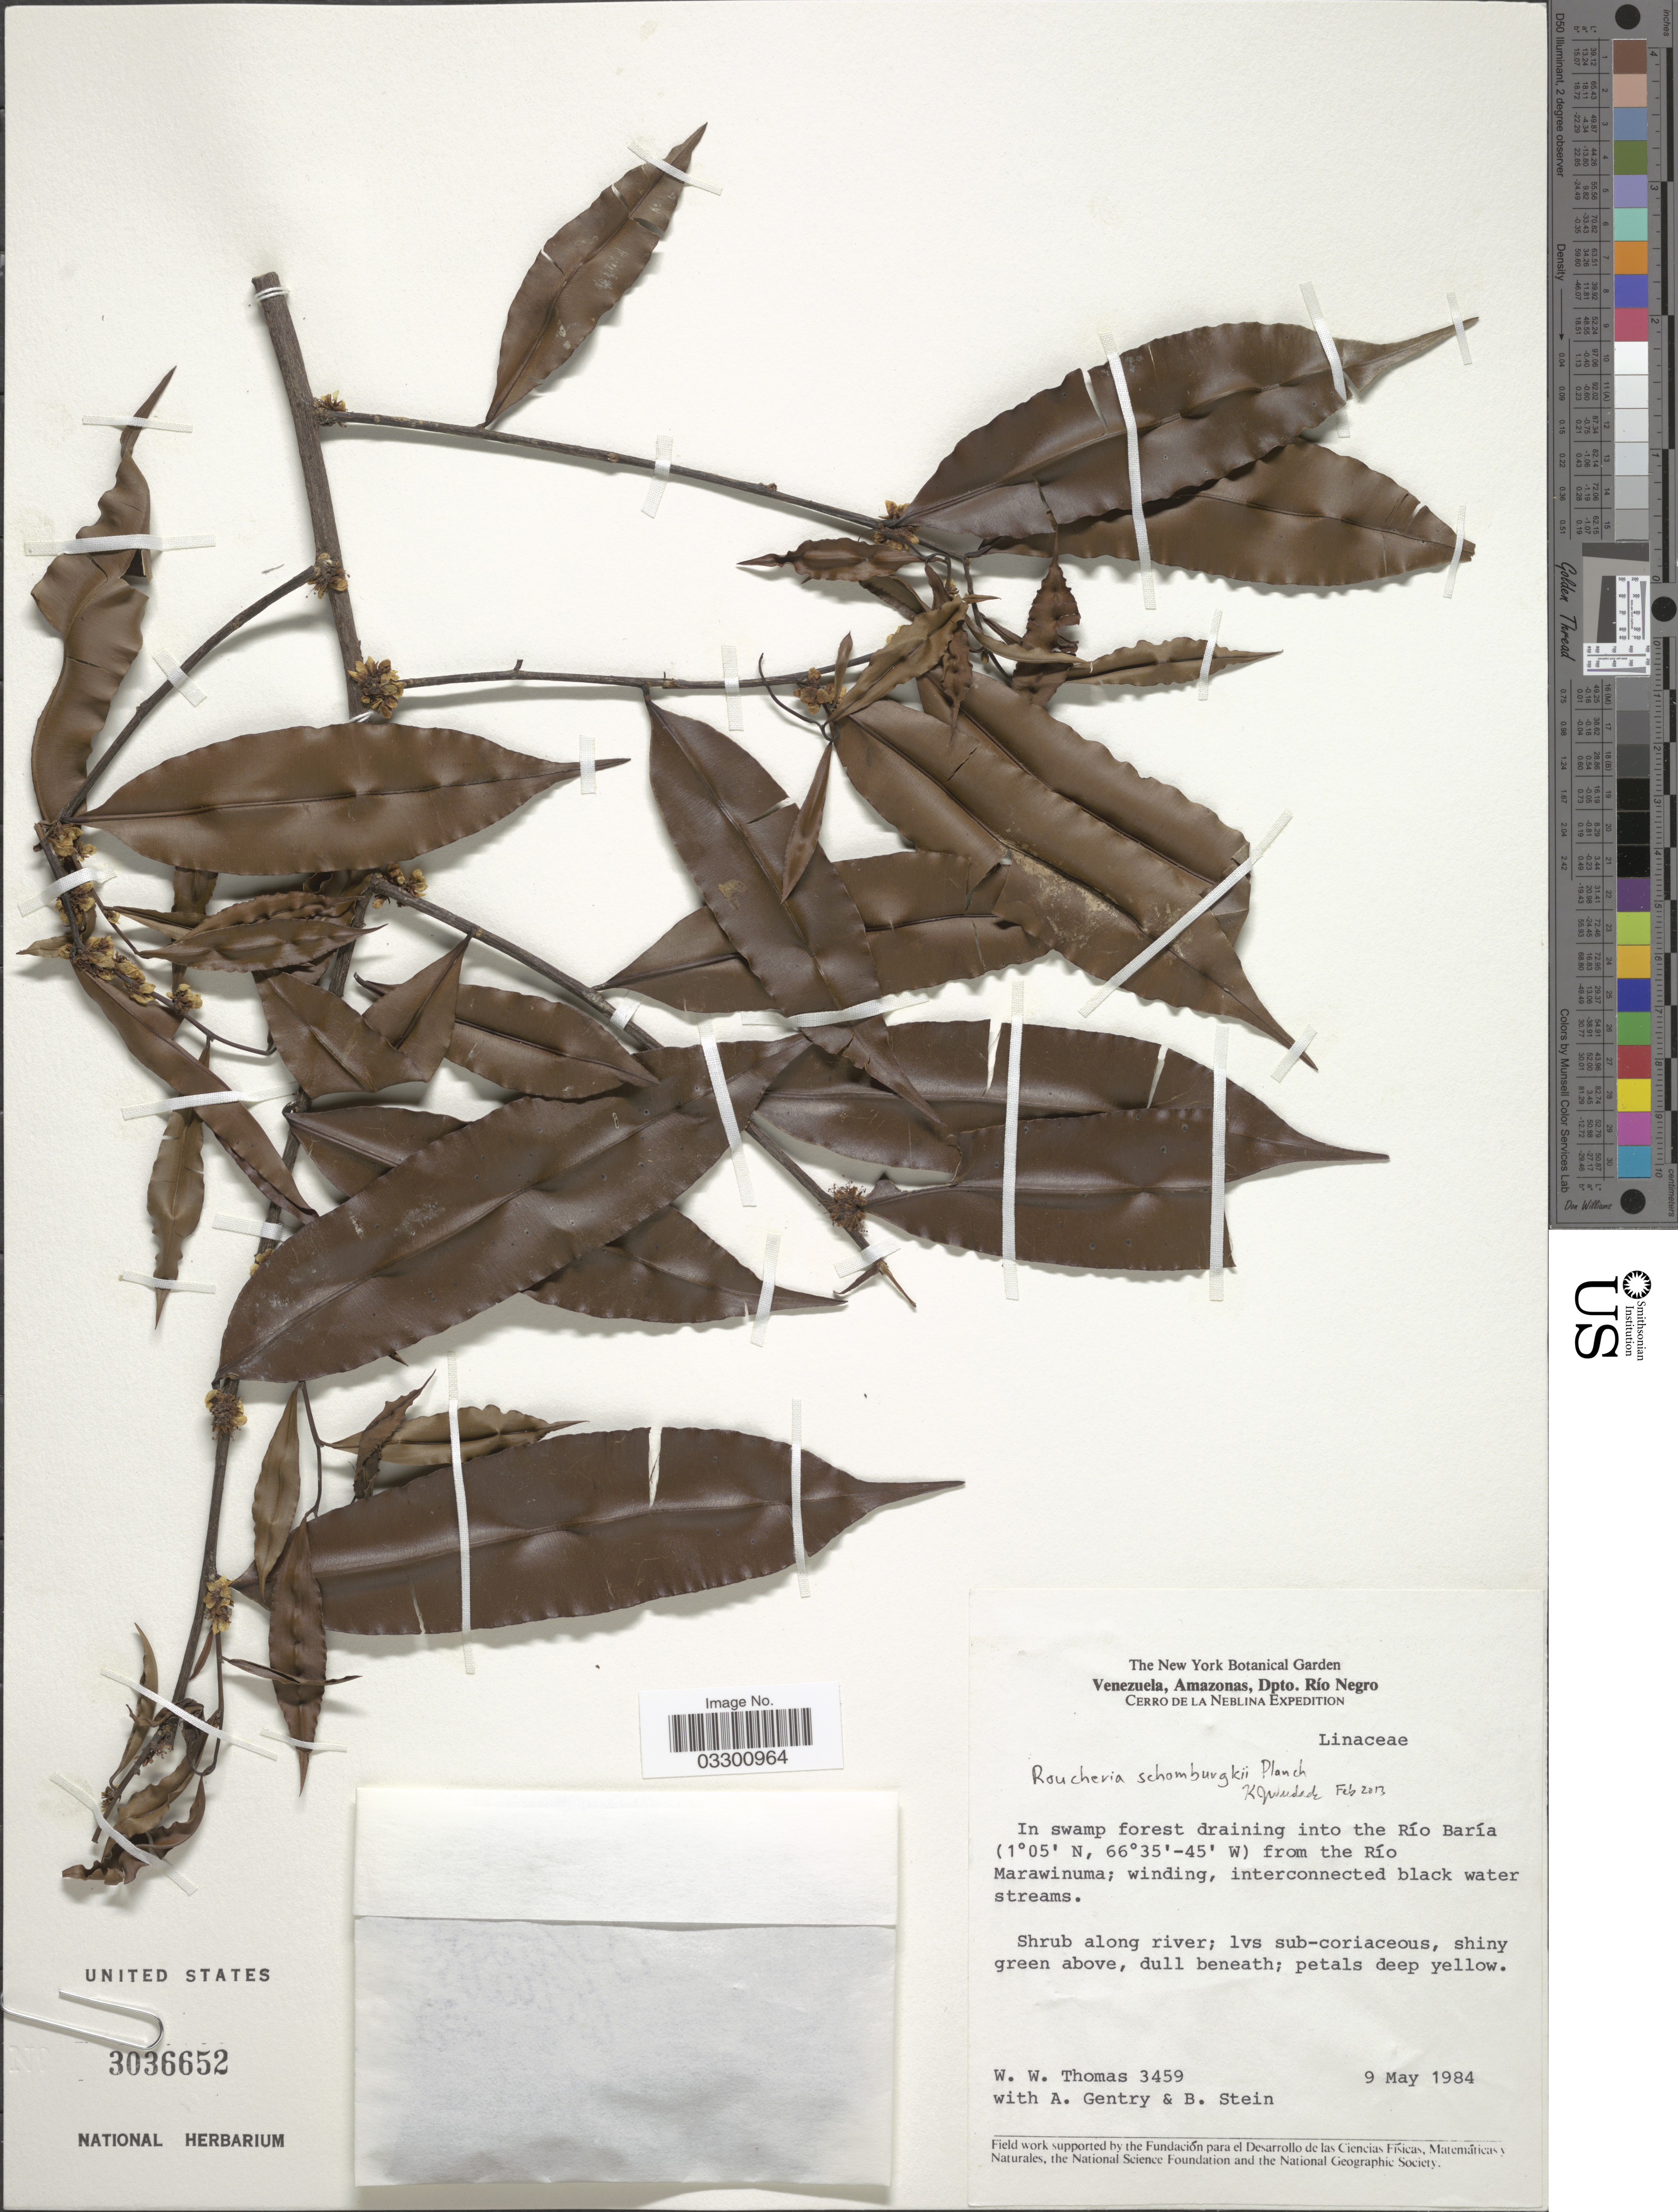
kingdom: Plantae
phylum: Tracheophyta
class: Magnoliopsida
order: Malpighiales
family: Linaceae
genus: Roucheria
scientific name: Roucheria calophylla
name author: Planch.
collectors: W. Thomas, A. H. Gentry & B. Stein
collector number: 3459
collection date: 1984-05-09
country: Venezuela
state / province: Amazonas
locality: Dpto. Río Negro. Cerro de La Neblina. In swamp forest draining into the Río Baría from the Río Marawinuma.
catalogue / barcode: US 3036652